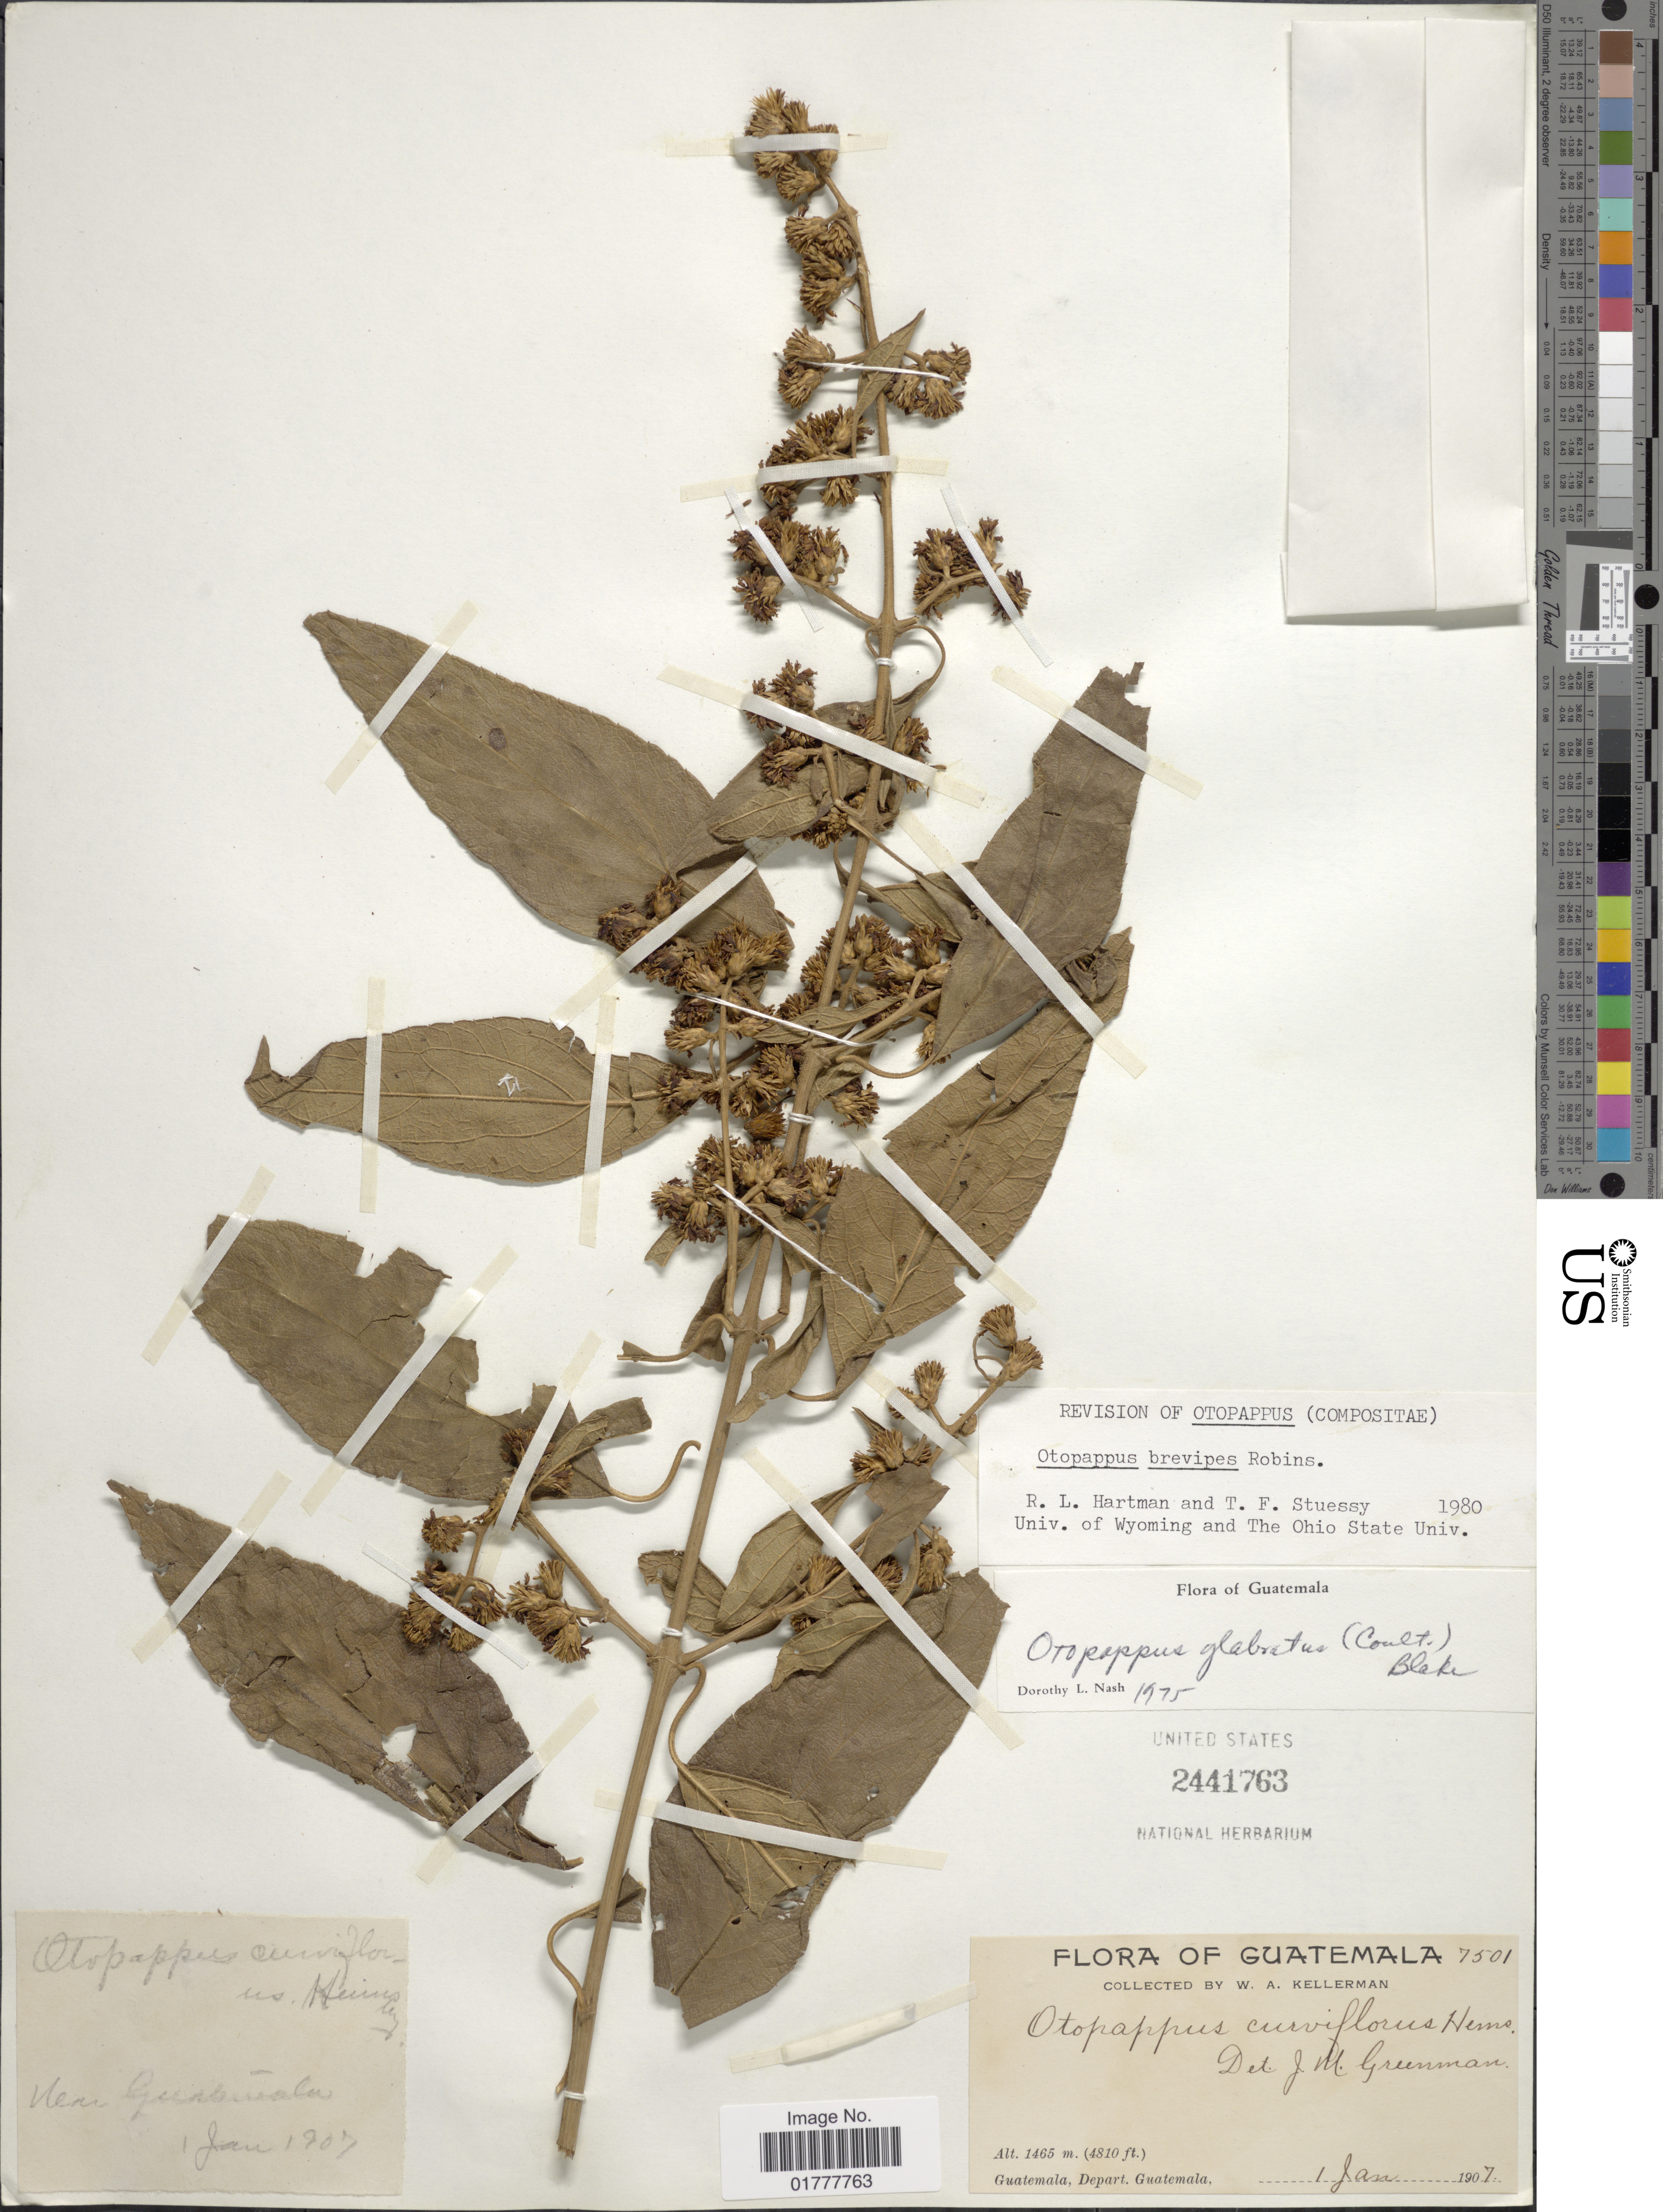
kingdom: Plantae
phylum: Tracheophyta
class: Magnoliopsida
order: Asterales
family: Asteraceae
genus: Otopappus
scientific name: Otopappus brevipes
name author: B.L. Rob.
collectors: W. Kellerman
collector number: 7501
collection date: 1907-01-01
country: Guatemala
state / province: Guatemala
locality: Guatemala, Depart. Guatemala.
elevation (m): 1465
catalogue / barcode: US 2441763